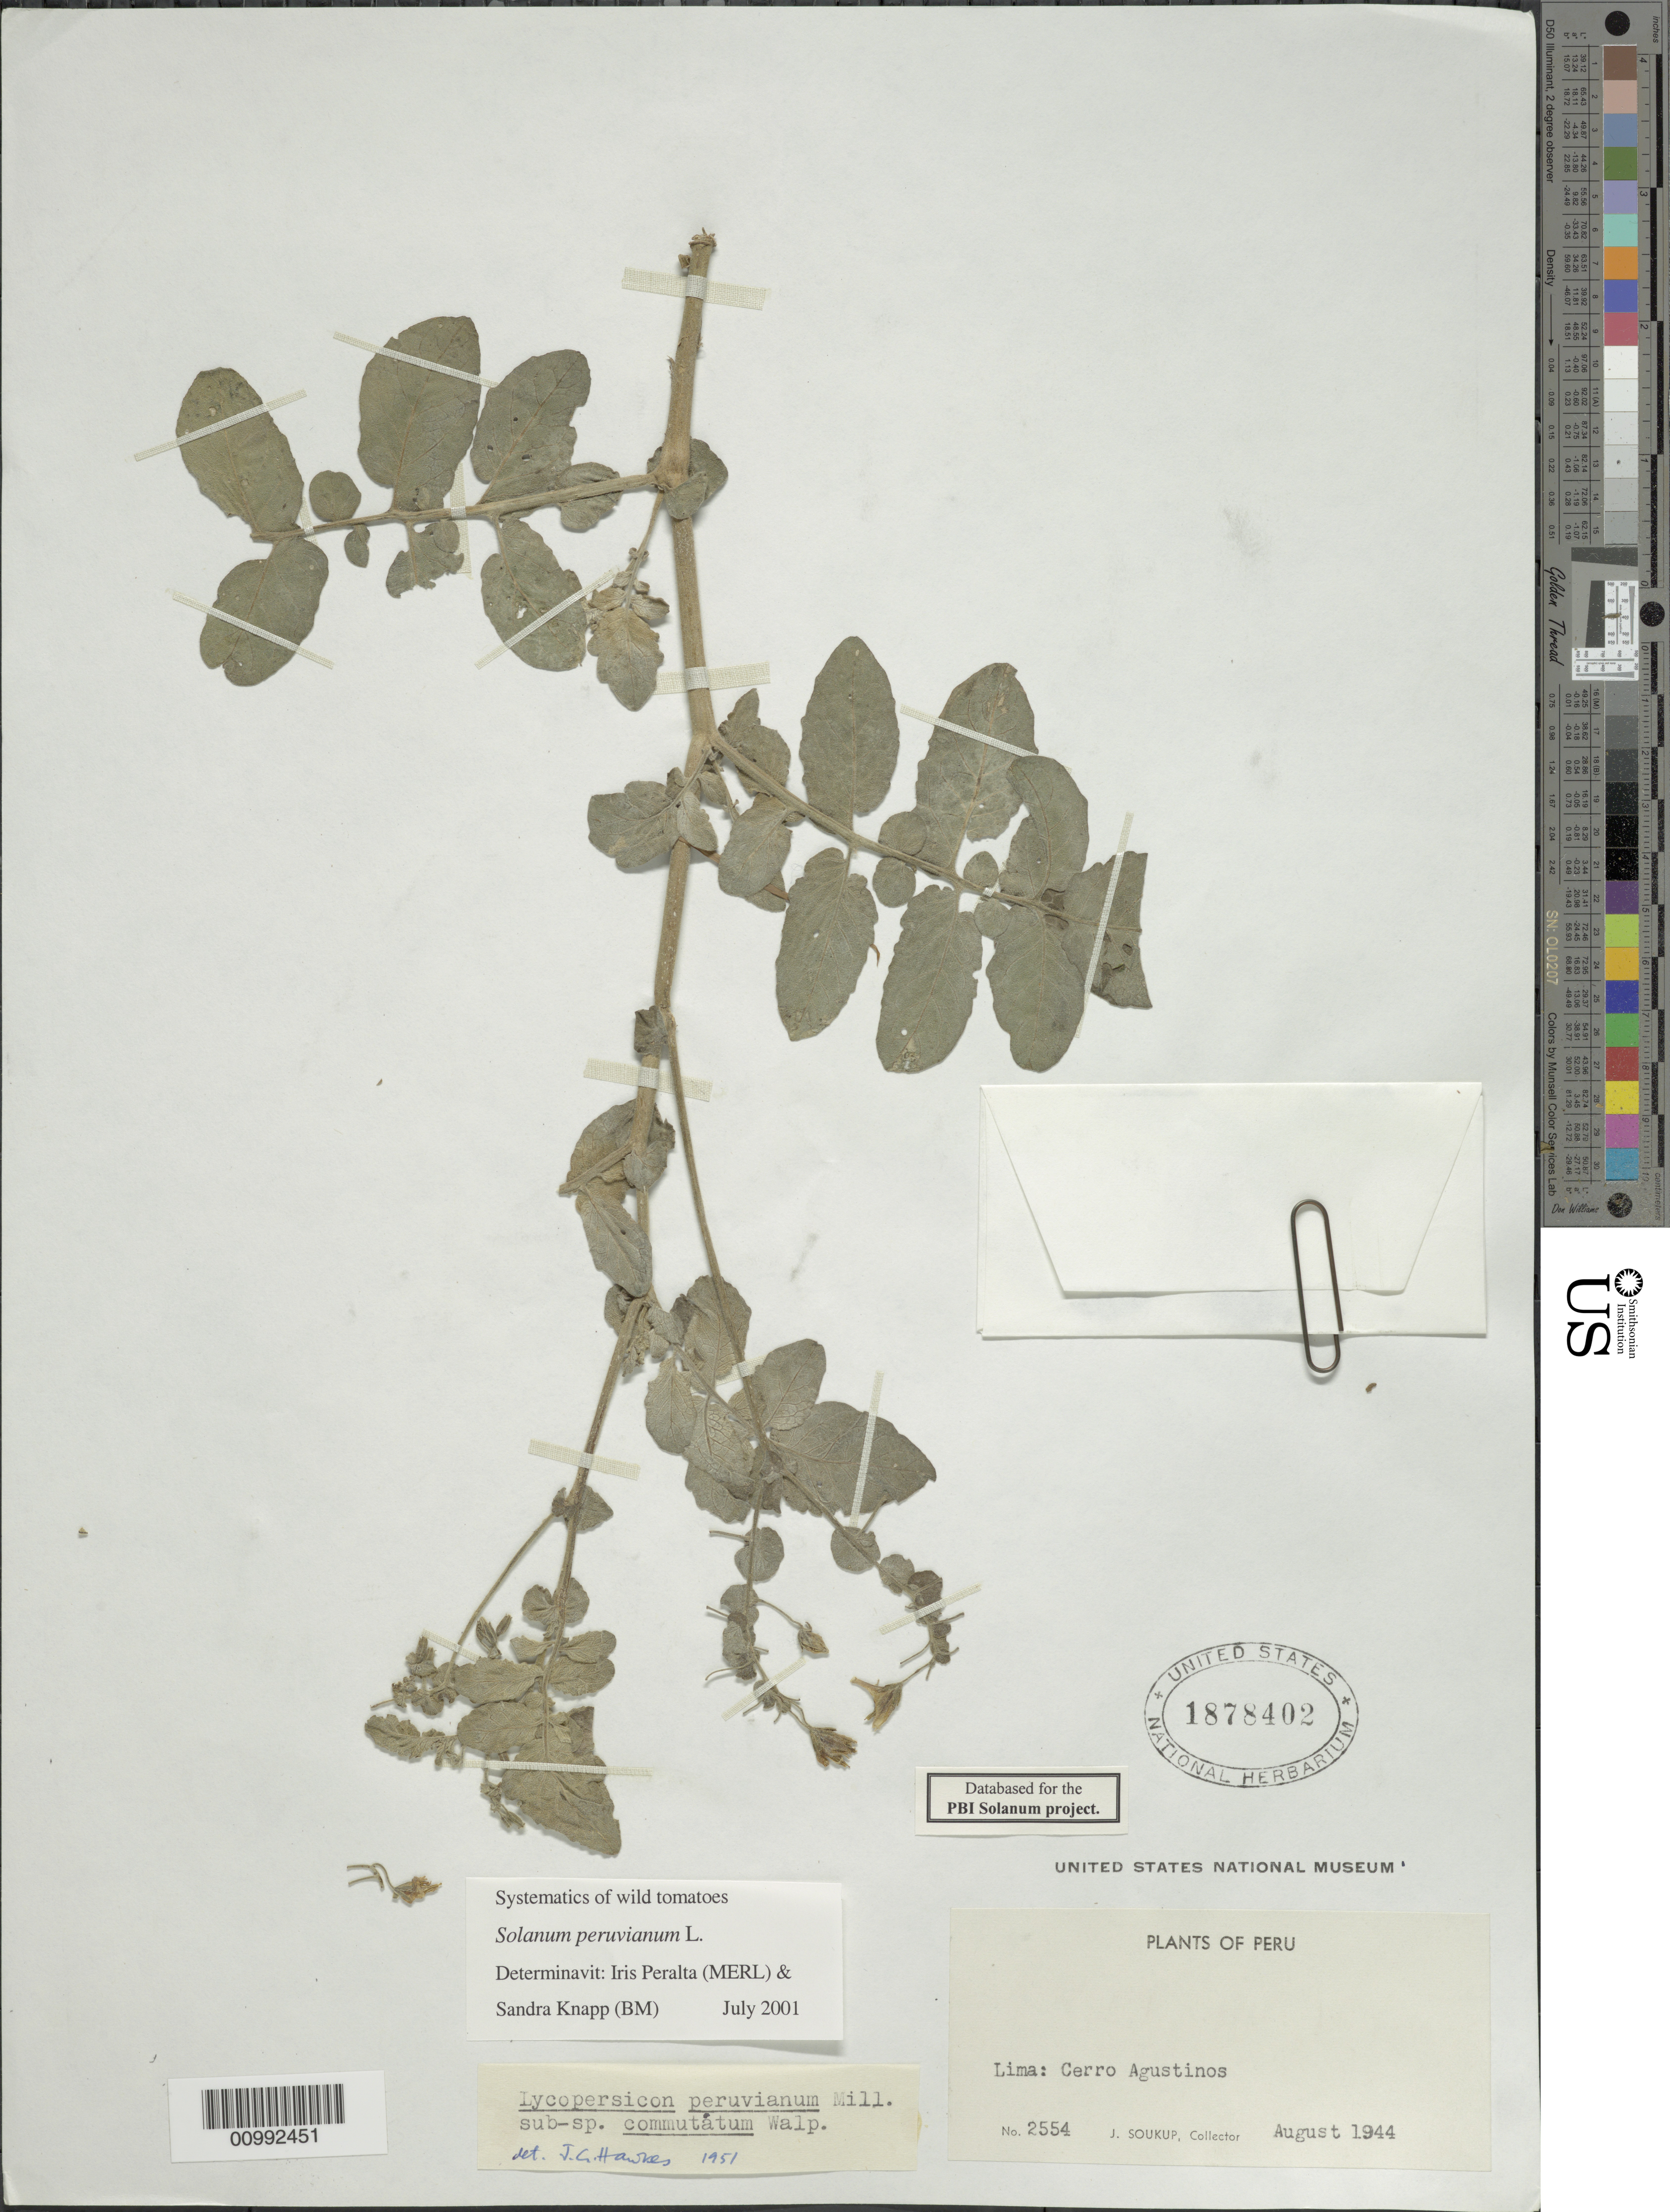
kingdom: Plantae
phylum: Tracheophyta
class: Magnoliopsida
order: Solanales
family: Solanaceae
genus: Solanum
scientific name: Solanum peruvianum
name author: L.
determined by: Peralta, Iris E.; Knapp, S. D.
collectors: J. J. Soukup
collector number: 2554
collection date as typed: Aug 1944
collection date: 1944-08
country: Peru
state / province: Lima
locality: Cerro Agustinos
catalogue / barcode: US 1878402